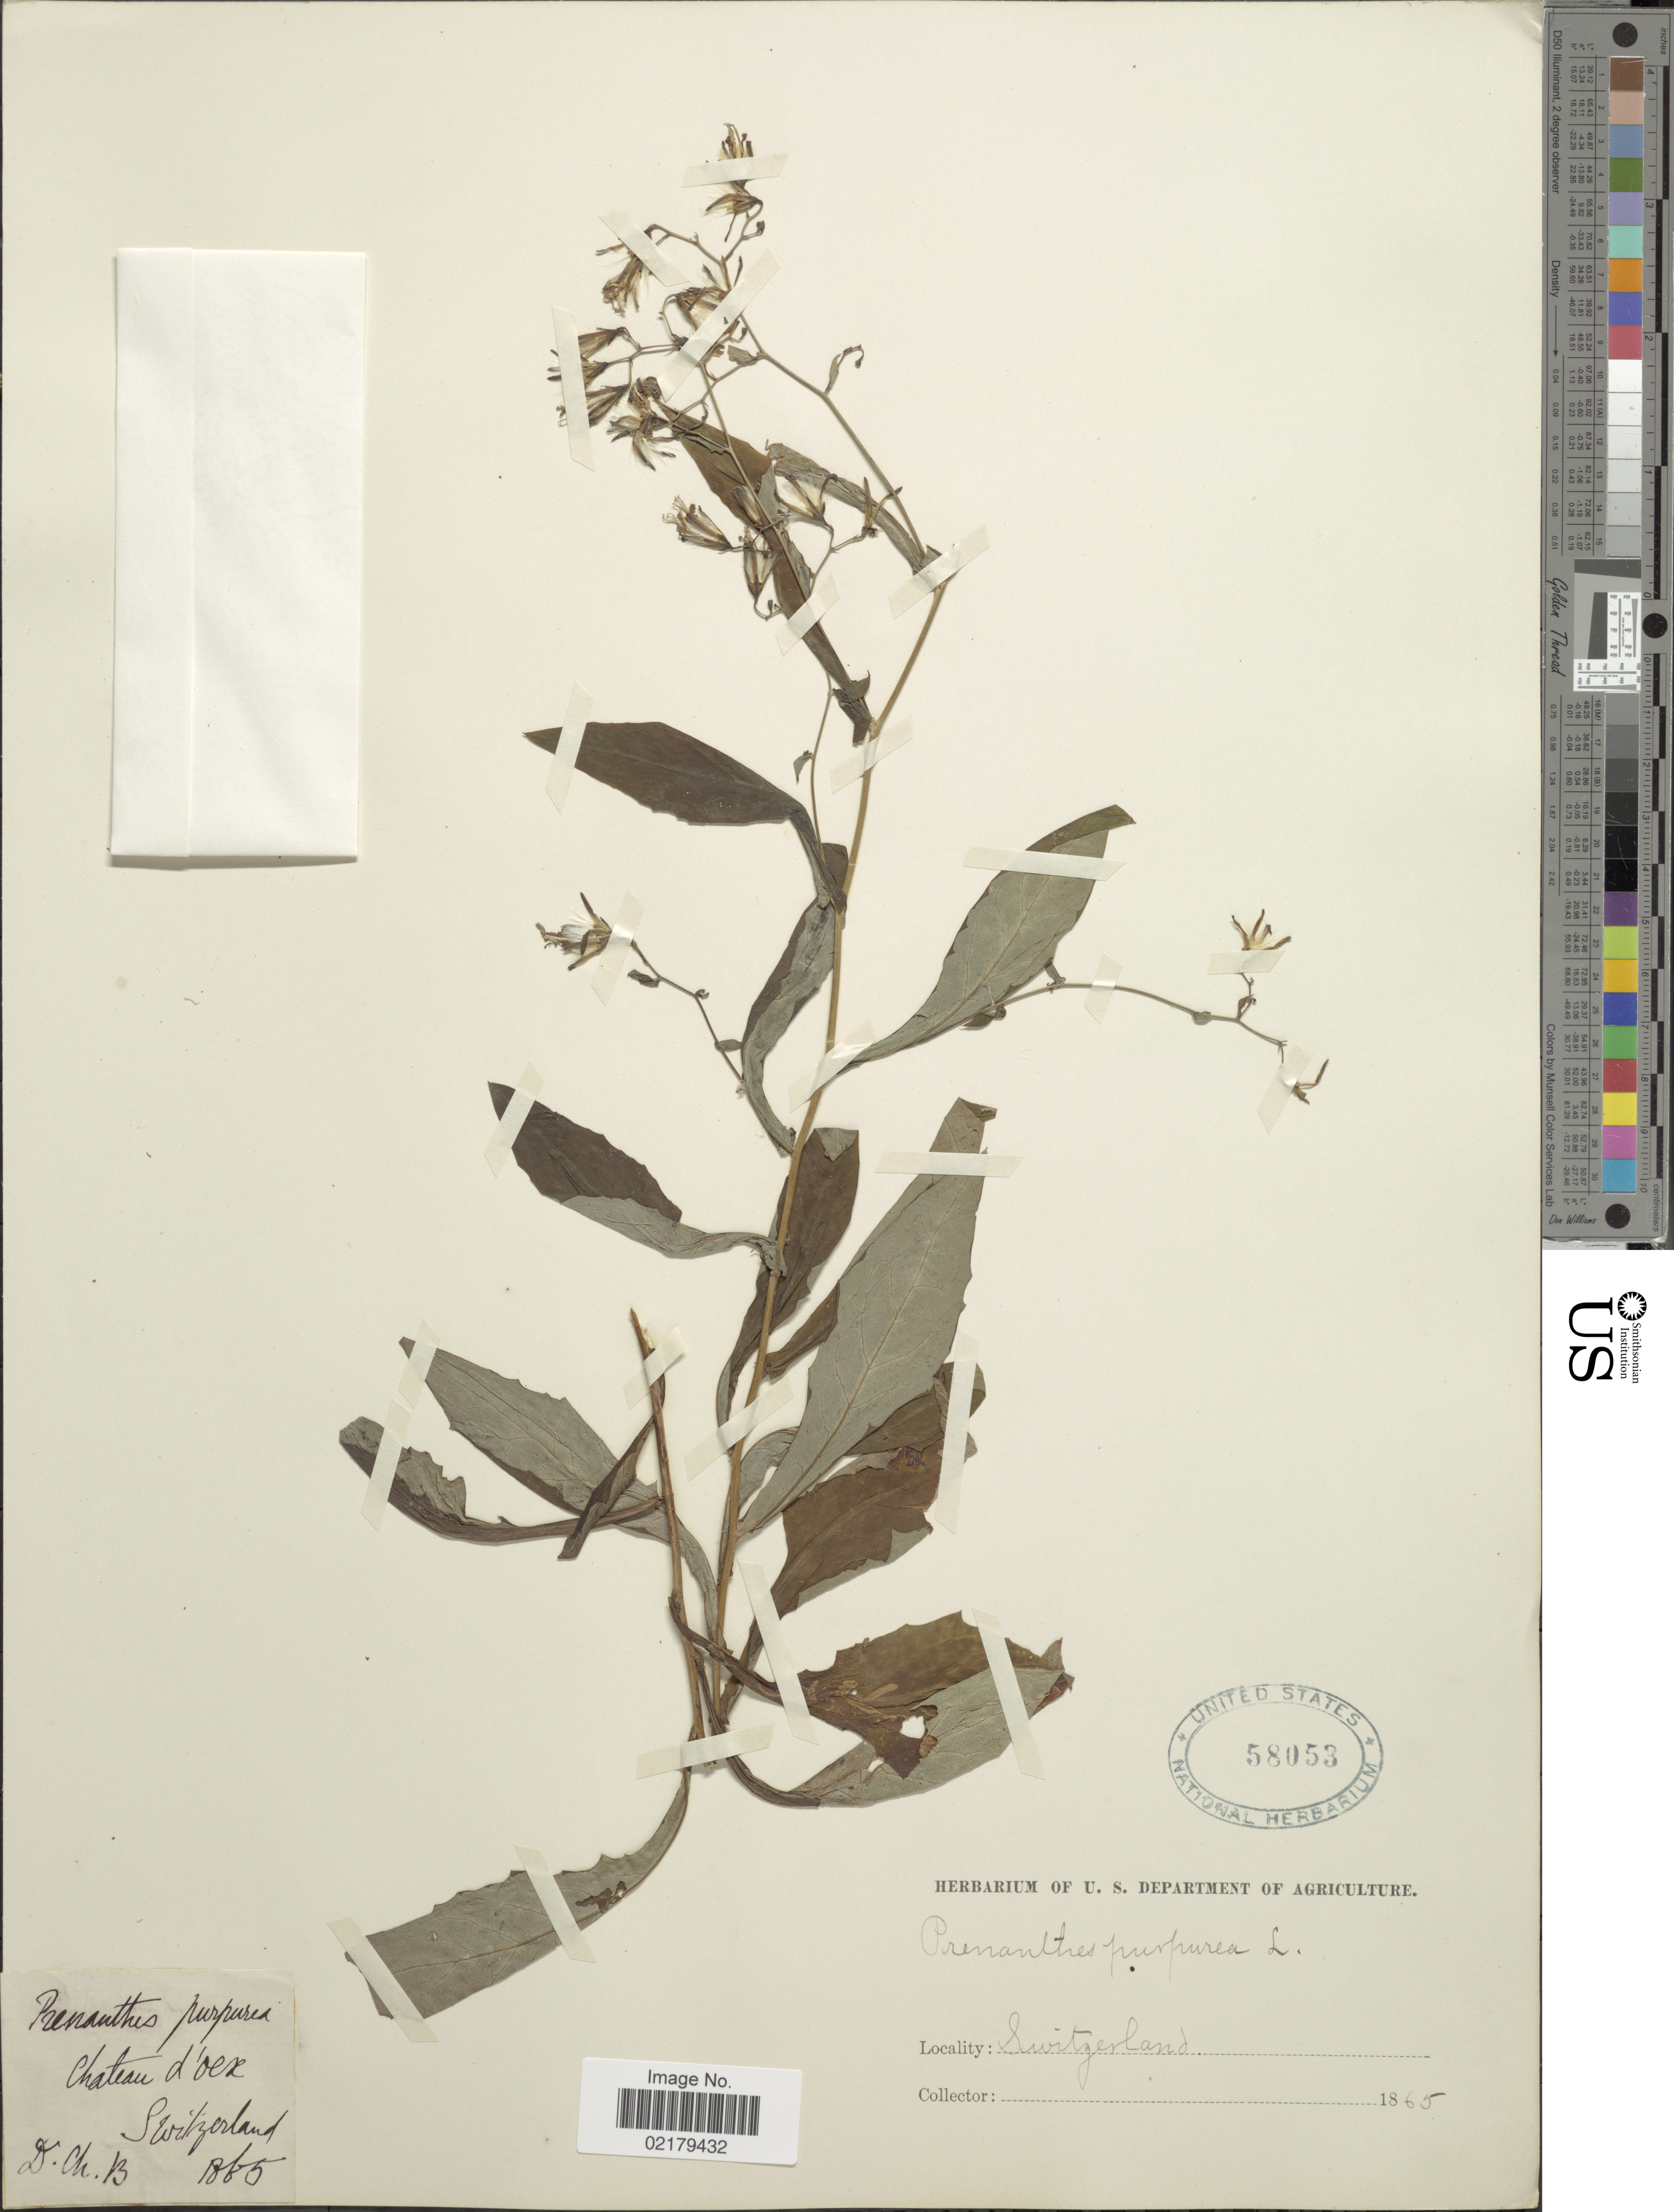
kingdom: Plantae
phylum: Tracheophyta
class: Magnoliopsida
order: Asterales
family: Asteraceae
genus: Prenanthes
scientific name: Prenanthes purpurea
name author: L.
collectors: D. Ch. B.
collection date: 1865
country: Switzerland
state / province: Vaud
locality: Chateau d'Oex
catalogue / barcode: US 58053